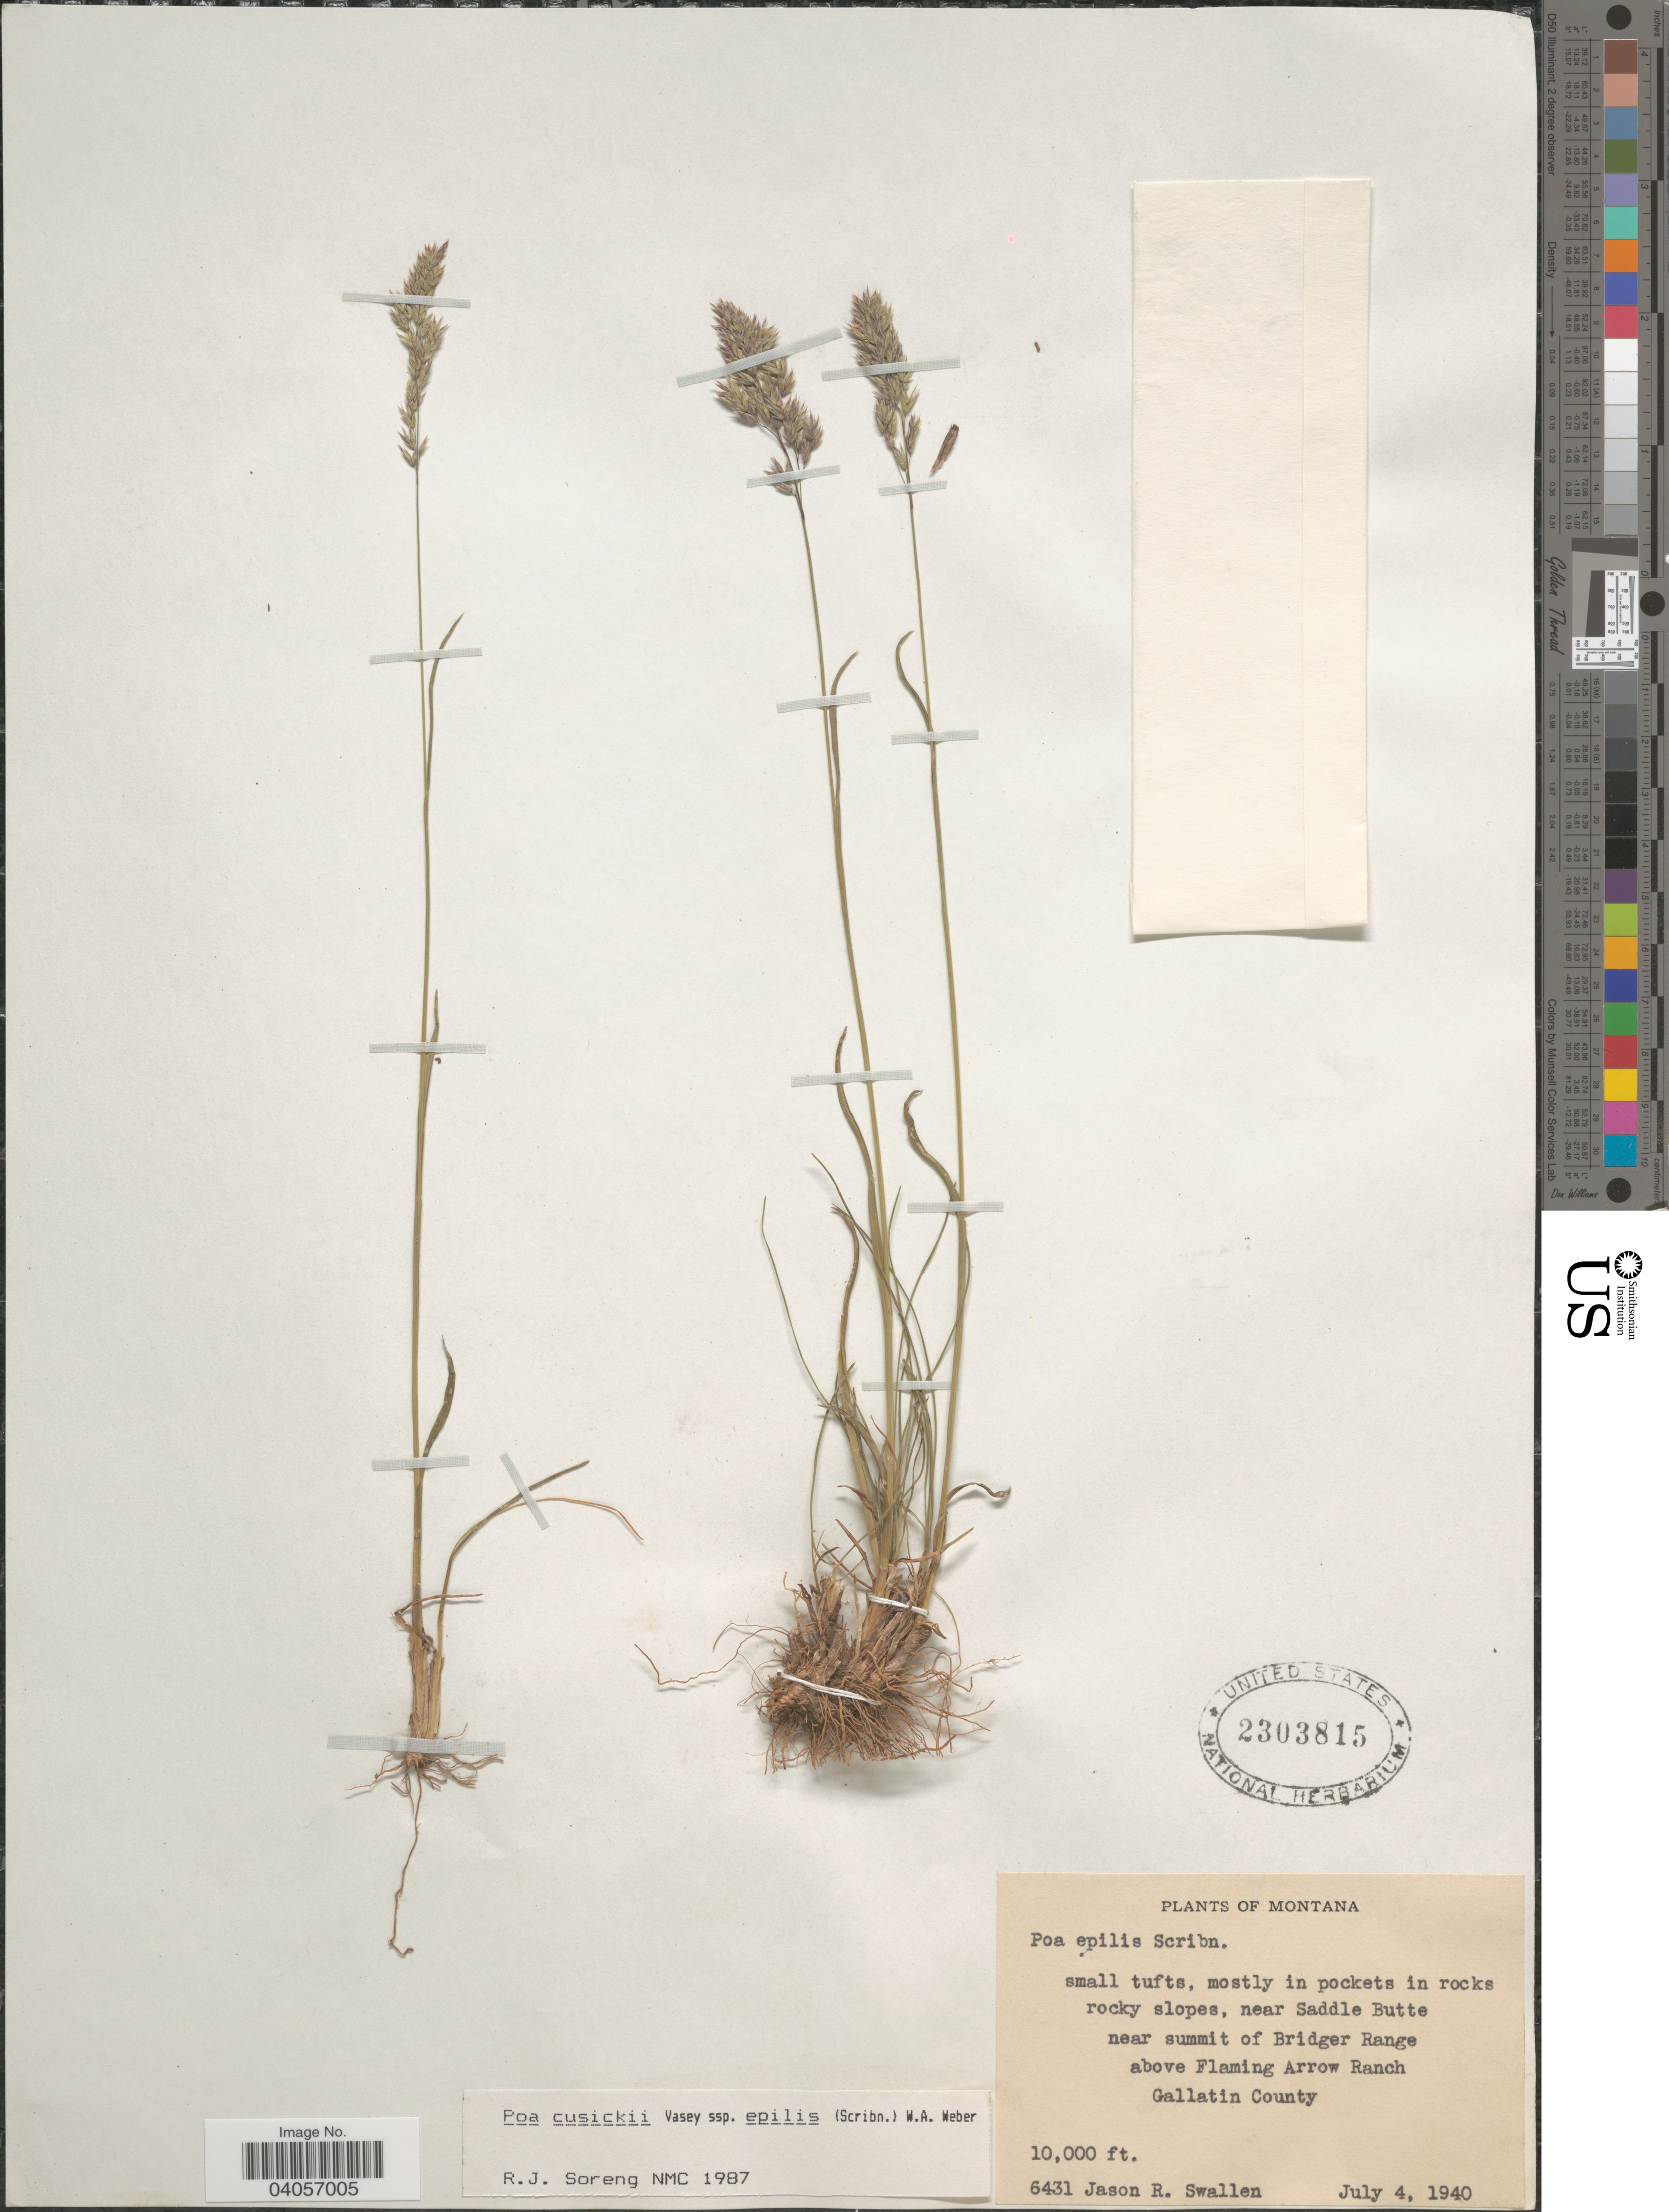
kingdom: Plantae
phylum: Tracheophyta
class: Liliopsida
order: Poales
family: Poaceae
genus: Poa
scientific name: Poa cusickii subsp. epilis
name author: (Scribn.) W.A. Weber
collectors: J. R. Swallen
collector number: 6431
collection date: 1940-07-04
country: United States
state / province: Montana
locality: Near Saddle Butte near summit of Bridger Range above Flaming Arrow Ranch, Gallatin County.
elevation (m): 3048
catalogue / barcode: US 2303815